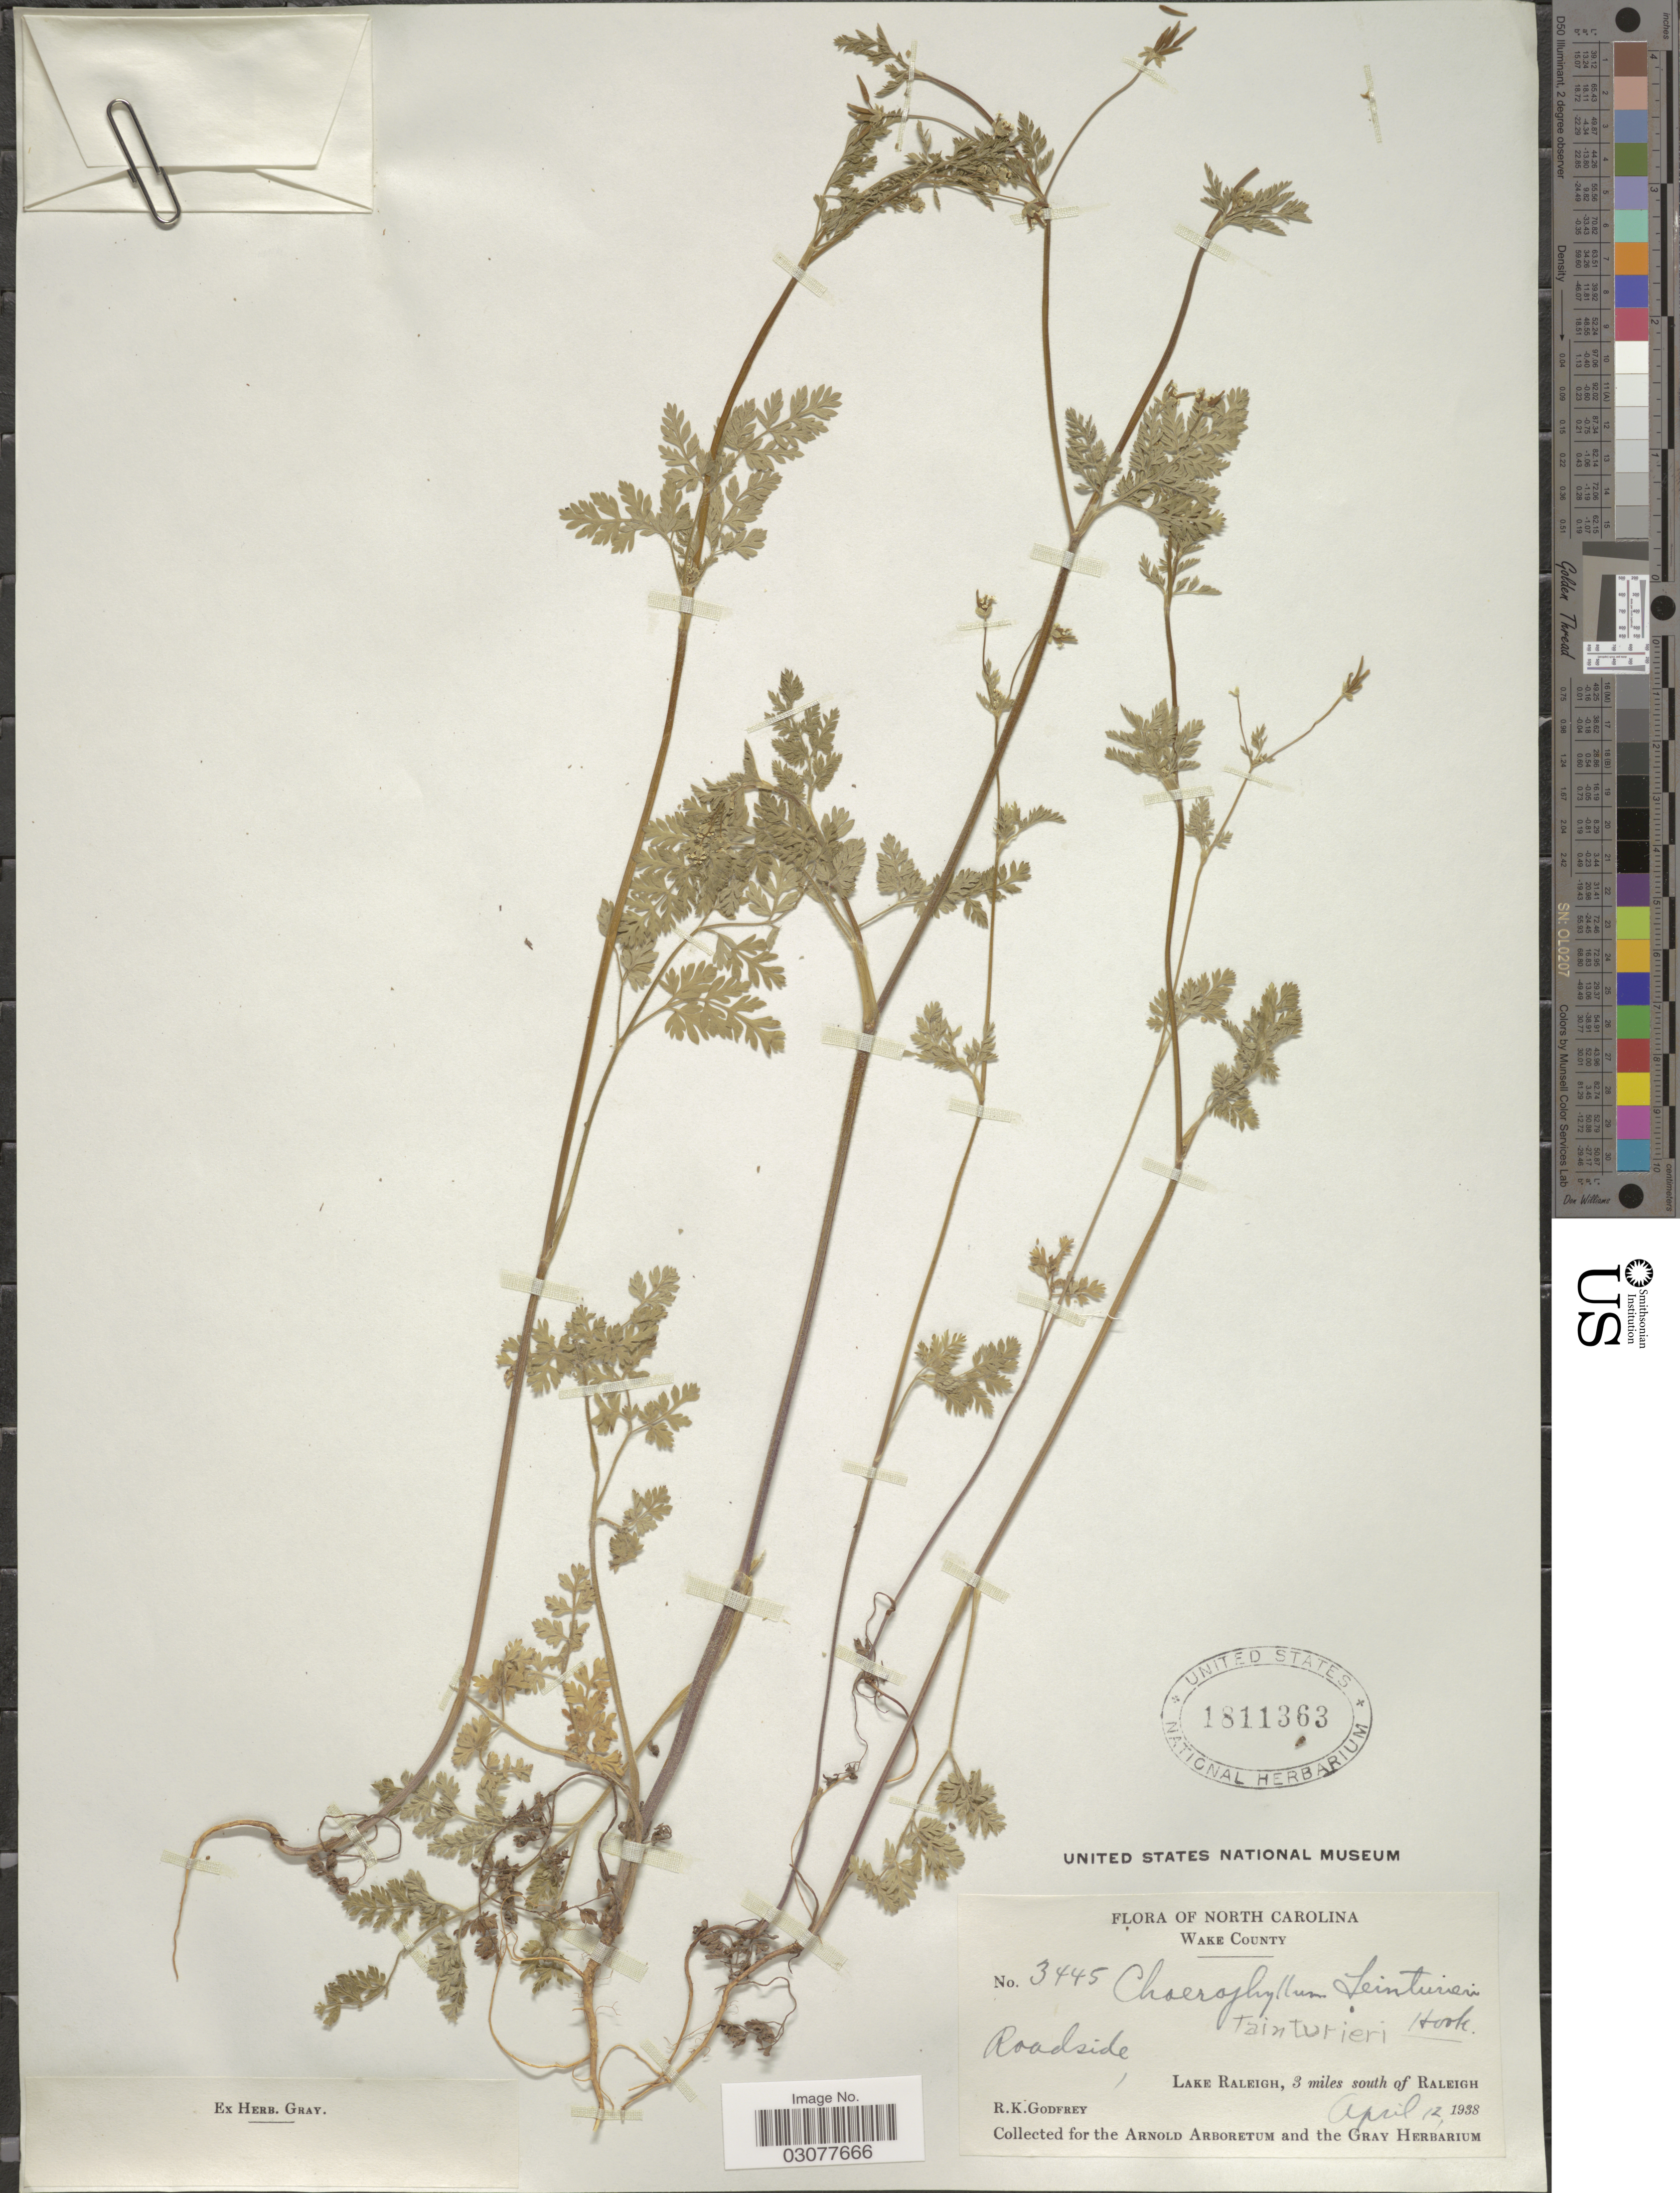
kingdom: Plantae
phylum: Tracheophyta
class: Magnoliopsida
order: Apiales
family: Apiaceae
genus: Chaerophyllum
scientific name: Chaerophyllum tainturieri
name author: Hook.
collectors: R. K. Godfrey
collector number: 3445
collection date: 1938-04-12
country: United States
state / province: North Carolina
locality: Wake County, Lake Raleigh, 3 miles south of Raleigh.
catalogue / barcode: US 1811363